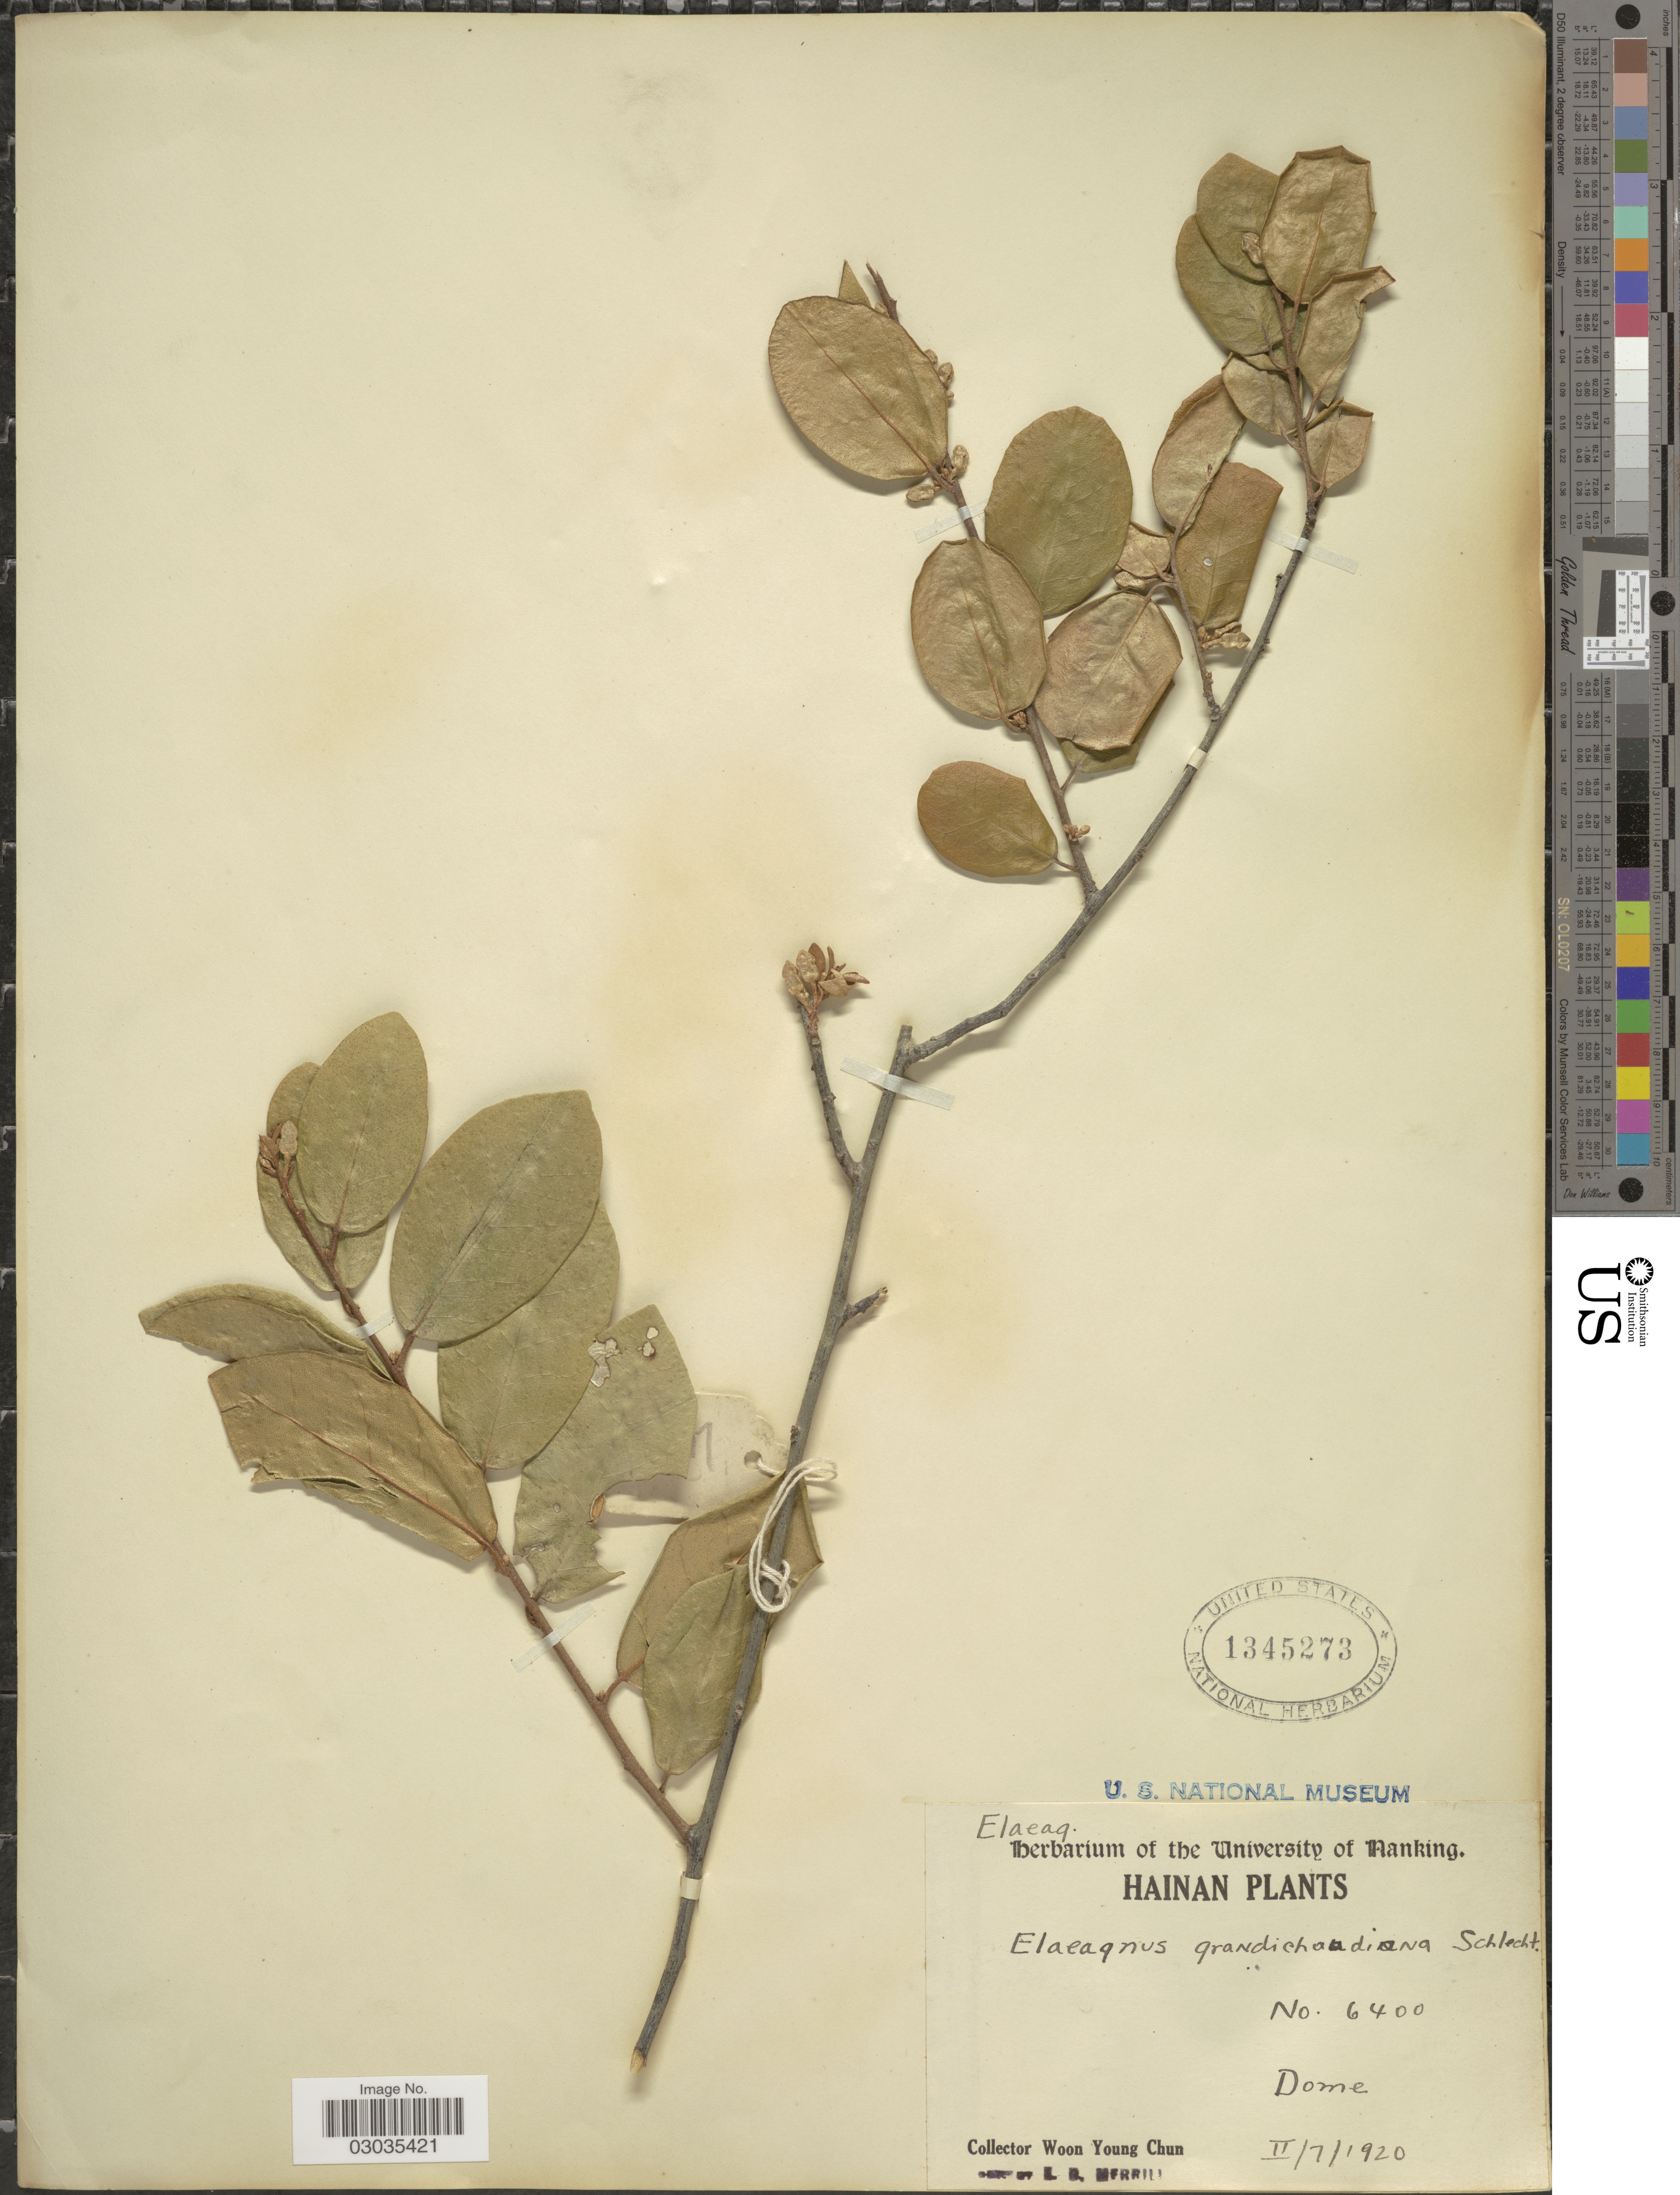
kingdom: Plantae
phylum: Tracheophyta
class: Magnoliopsida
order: Rosales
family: Elaeagnaceae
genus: Elaeagnus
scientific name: Elaeagnus gaudichaudiana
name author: Schltdl.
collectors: W. Y. Chun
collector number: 6400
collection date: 1920-02-07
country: China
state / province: Hainan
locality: Dome.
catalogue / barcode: US 1345273